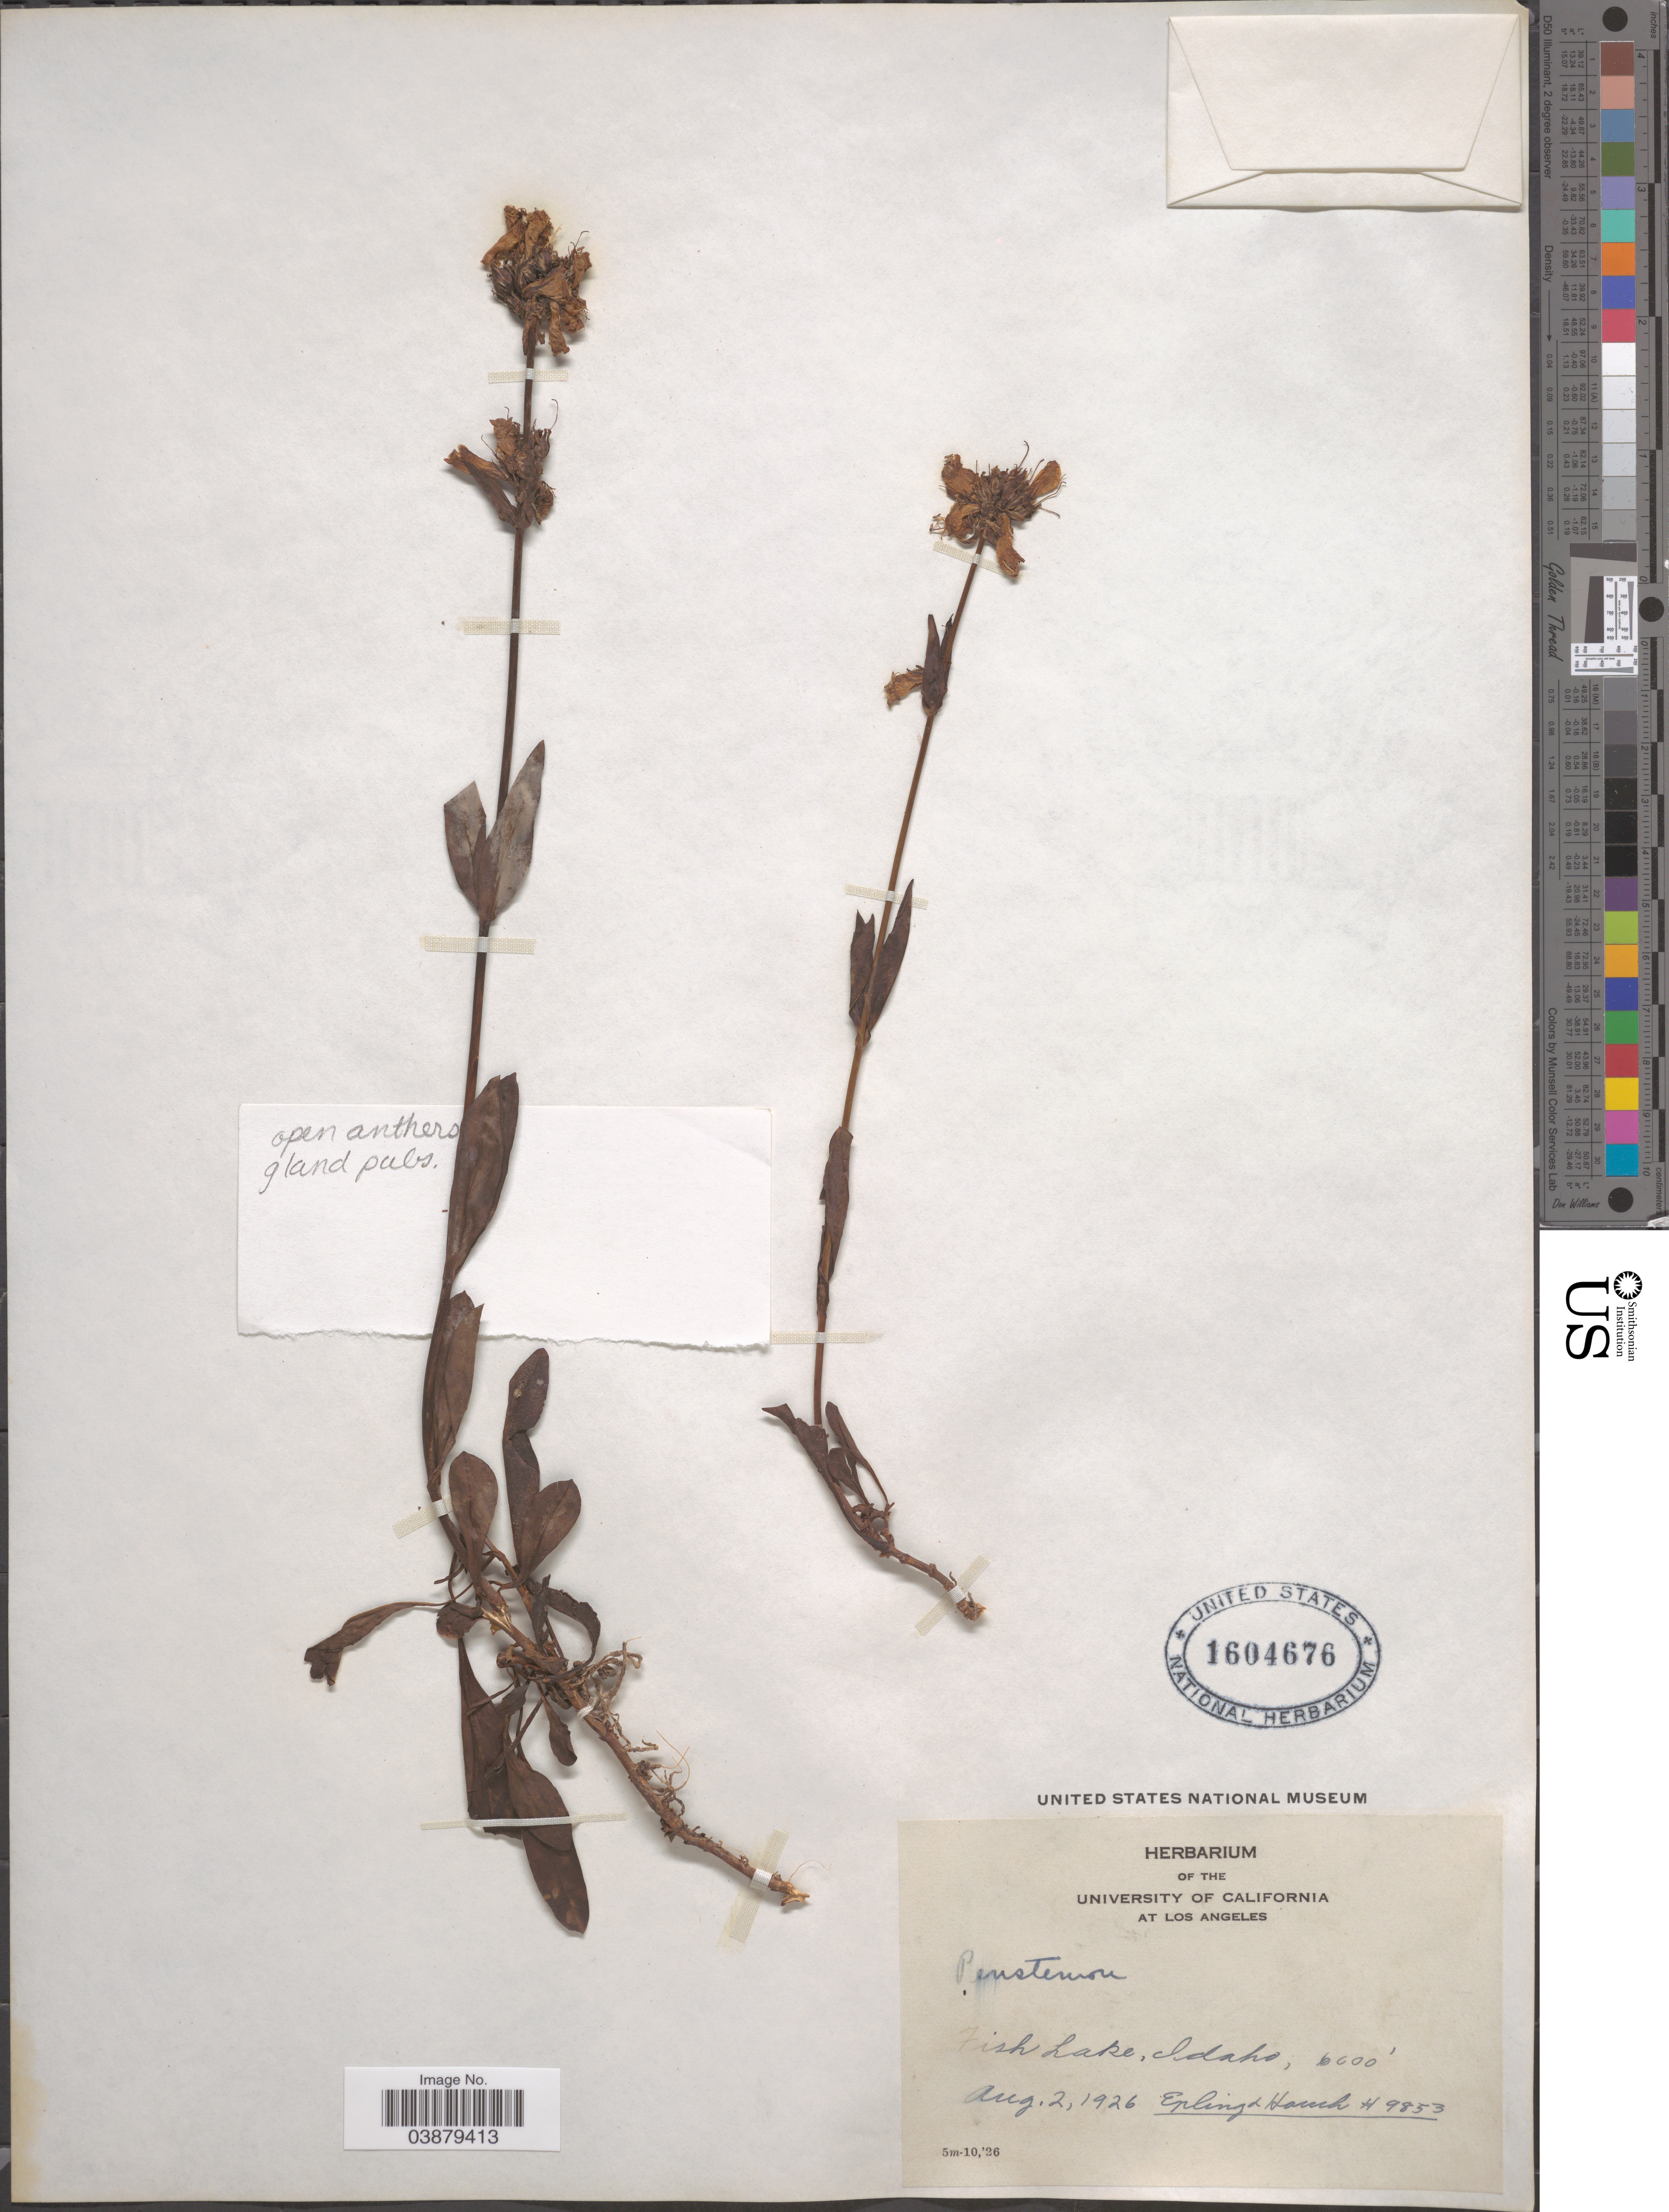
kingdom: Plantae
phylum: Tracheophyta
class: Magnoliopsida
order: Lamiales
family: Plantaginaceae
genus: Penstemon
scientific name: Penstemon sp.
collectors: -- Epling & Houch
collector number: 9853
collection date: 1926-08-02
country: United States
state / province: Idaho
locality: Fish Lake.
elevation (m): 1829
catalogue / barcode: US 1604676